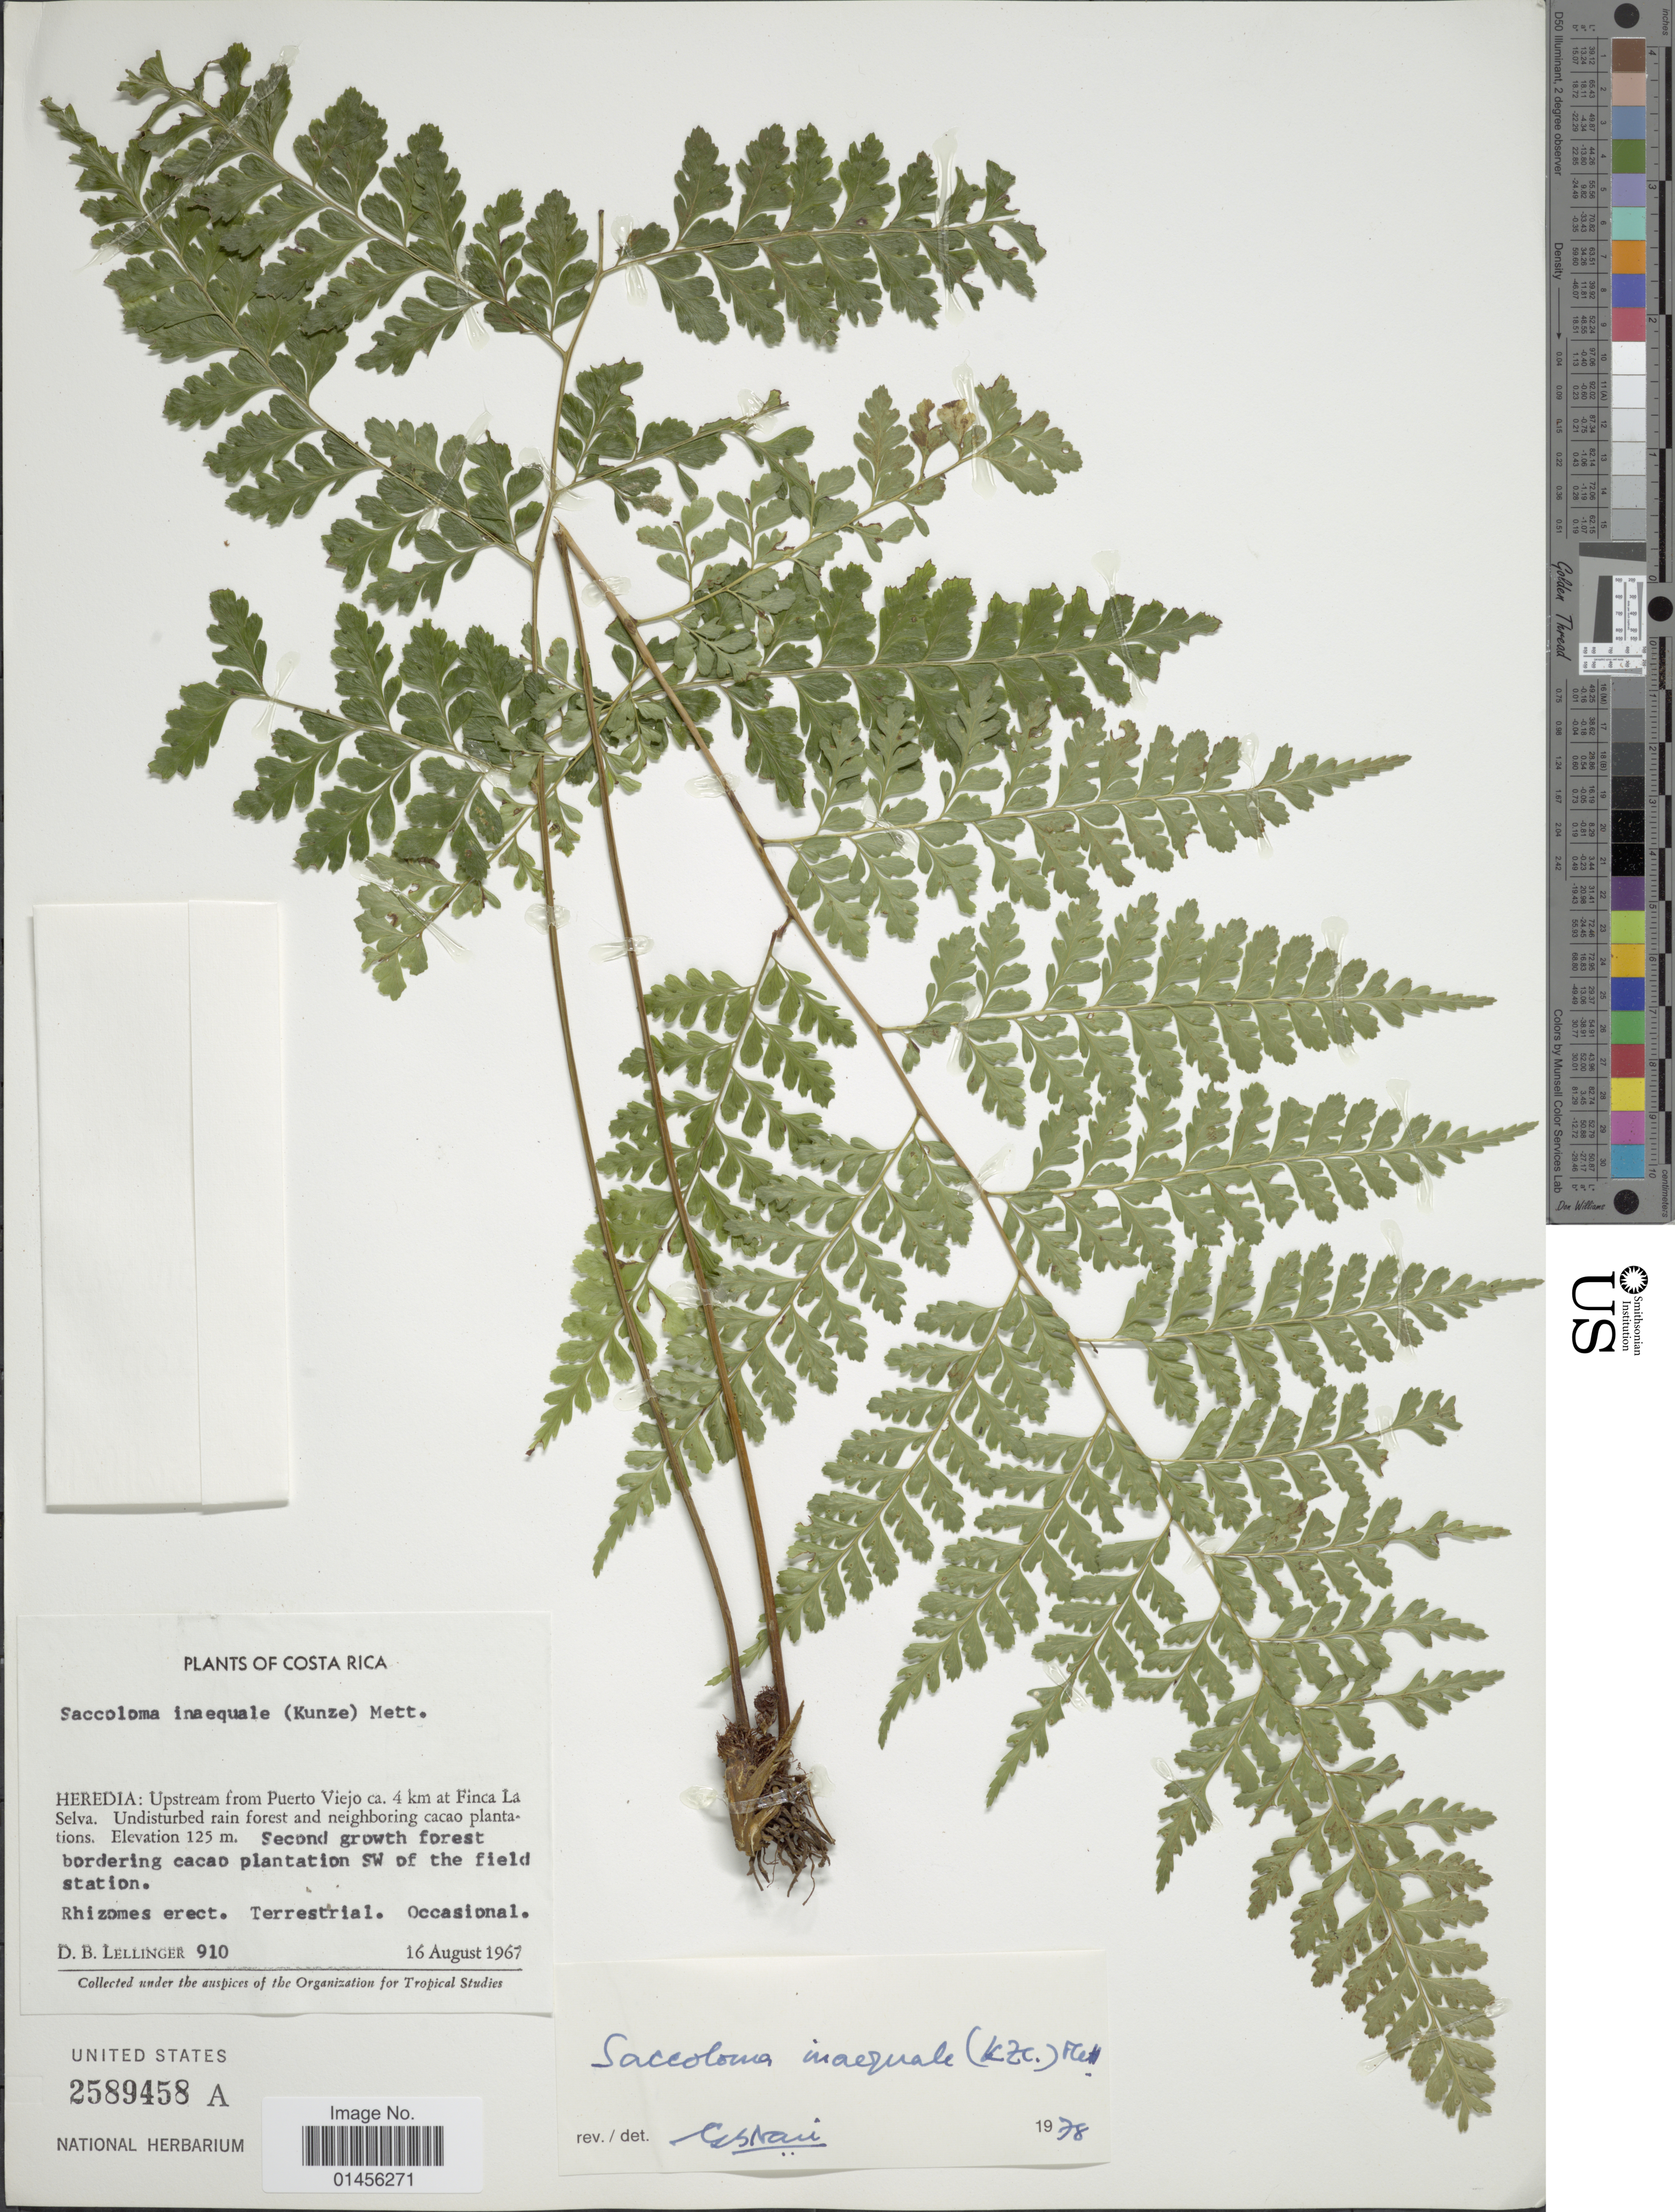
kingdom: Plantae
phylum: Tracheophyta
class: Polypodiopsida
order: Polypodiales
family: Saccolomataceae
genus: Saccoloma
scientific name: Saccoloma inaequale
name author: (Kunze) Mett.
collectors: D. B. Lellinger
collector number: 910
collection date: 1967-08-16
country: Costa Rica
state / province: Heredia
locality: Upstream from Puerto Viejo ca 4 km at Finca La Selva. Undisturbed rain forest and neighboring cacao plantation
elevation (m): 125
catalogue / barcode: US 2589458A